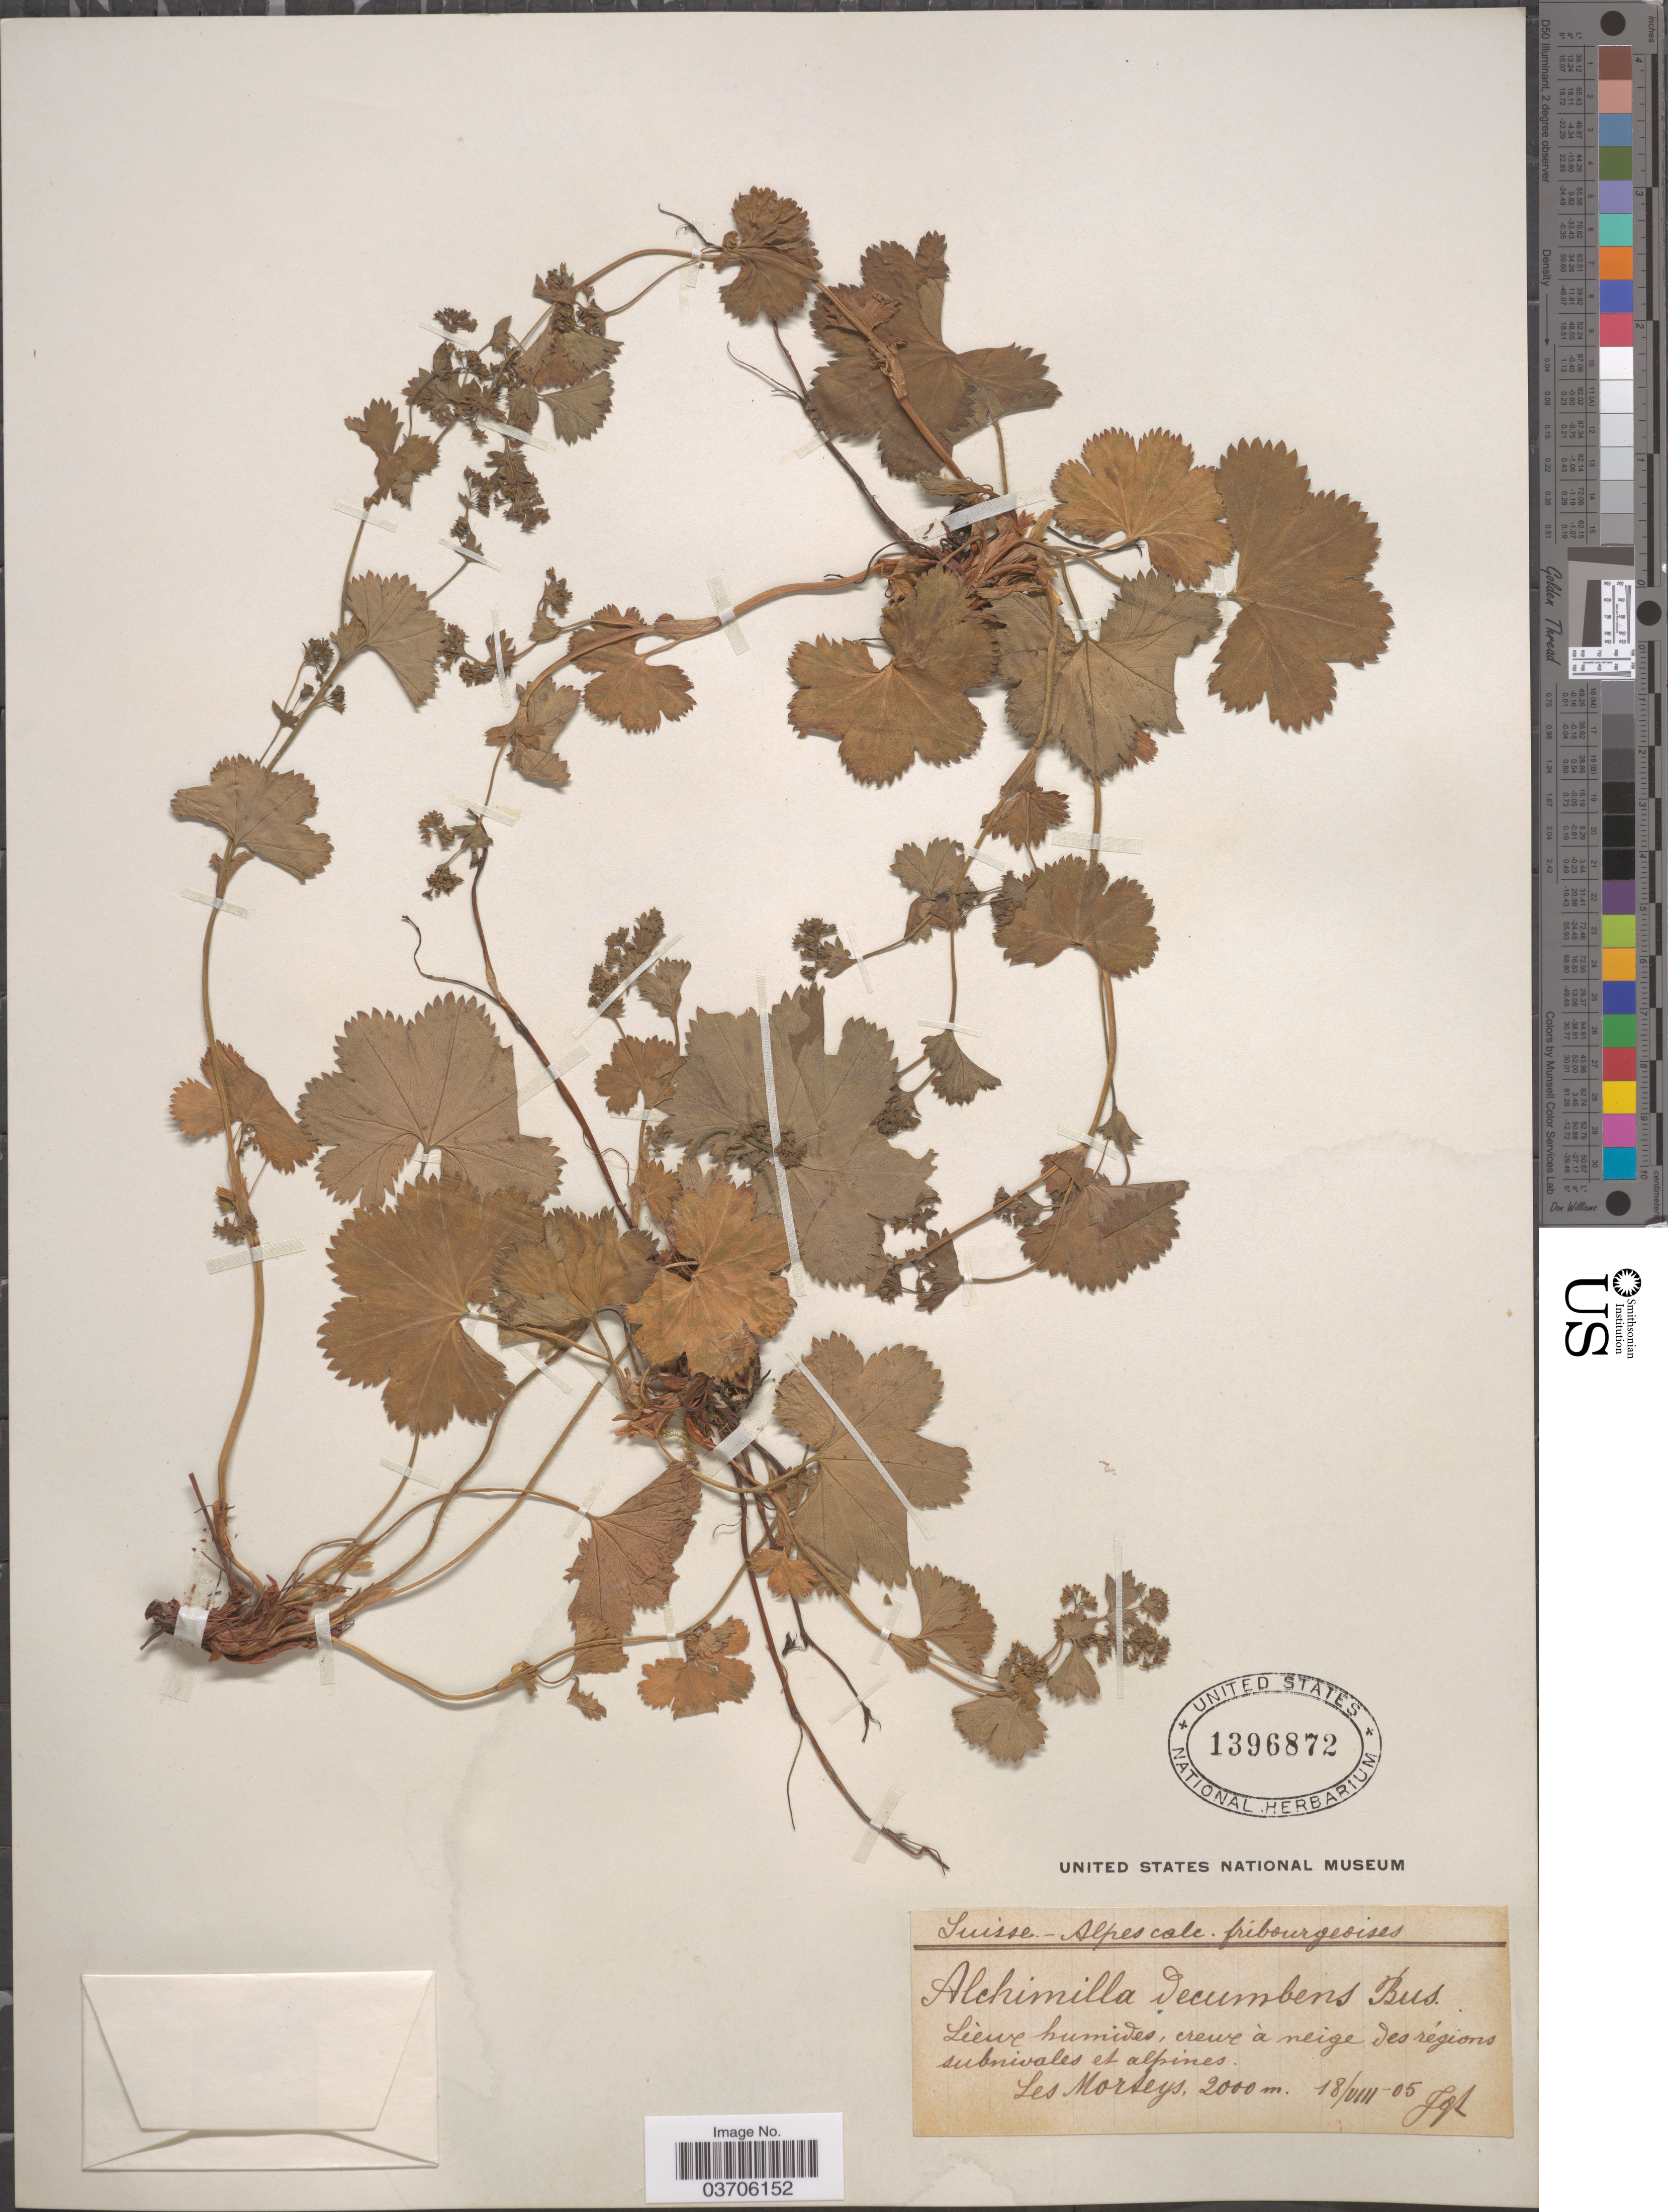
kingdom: Plantae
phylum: Tracheophyta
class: Magnoliopsida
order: Rosales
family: Rosaceae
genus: Alchemilla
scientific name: Alchemilla decumbens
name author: Buser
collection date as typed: Transcribed d/m/y: 18/8/5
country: Switzerland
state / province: Fribourg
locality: Suisse - Alpes calc. fribourgeoises. Liewe humides, creuve à neige des régions subnivales et alpines. Les Morteys.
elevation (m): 2000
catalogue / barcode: US 1396872